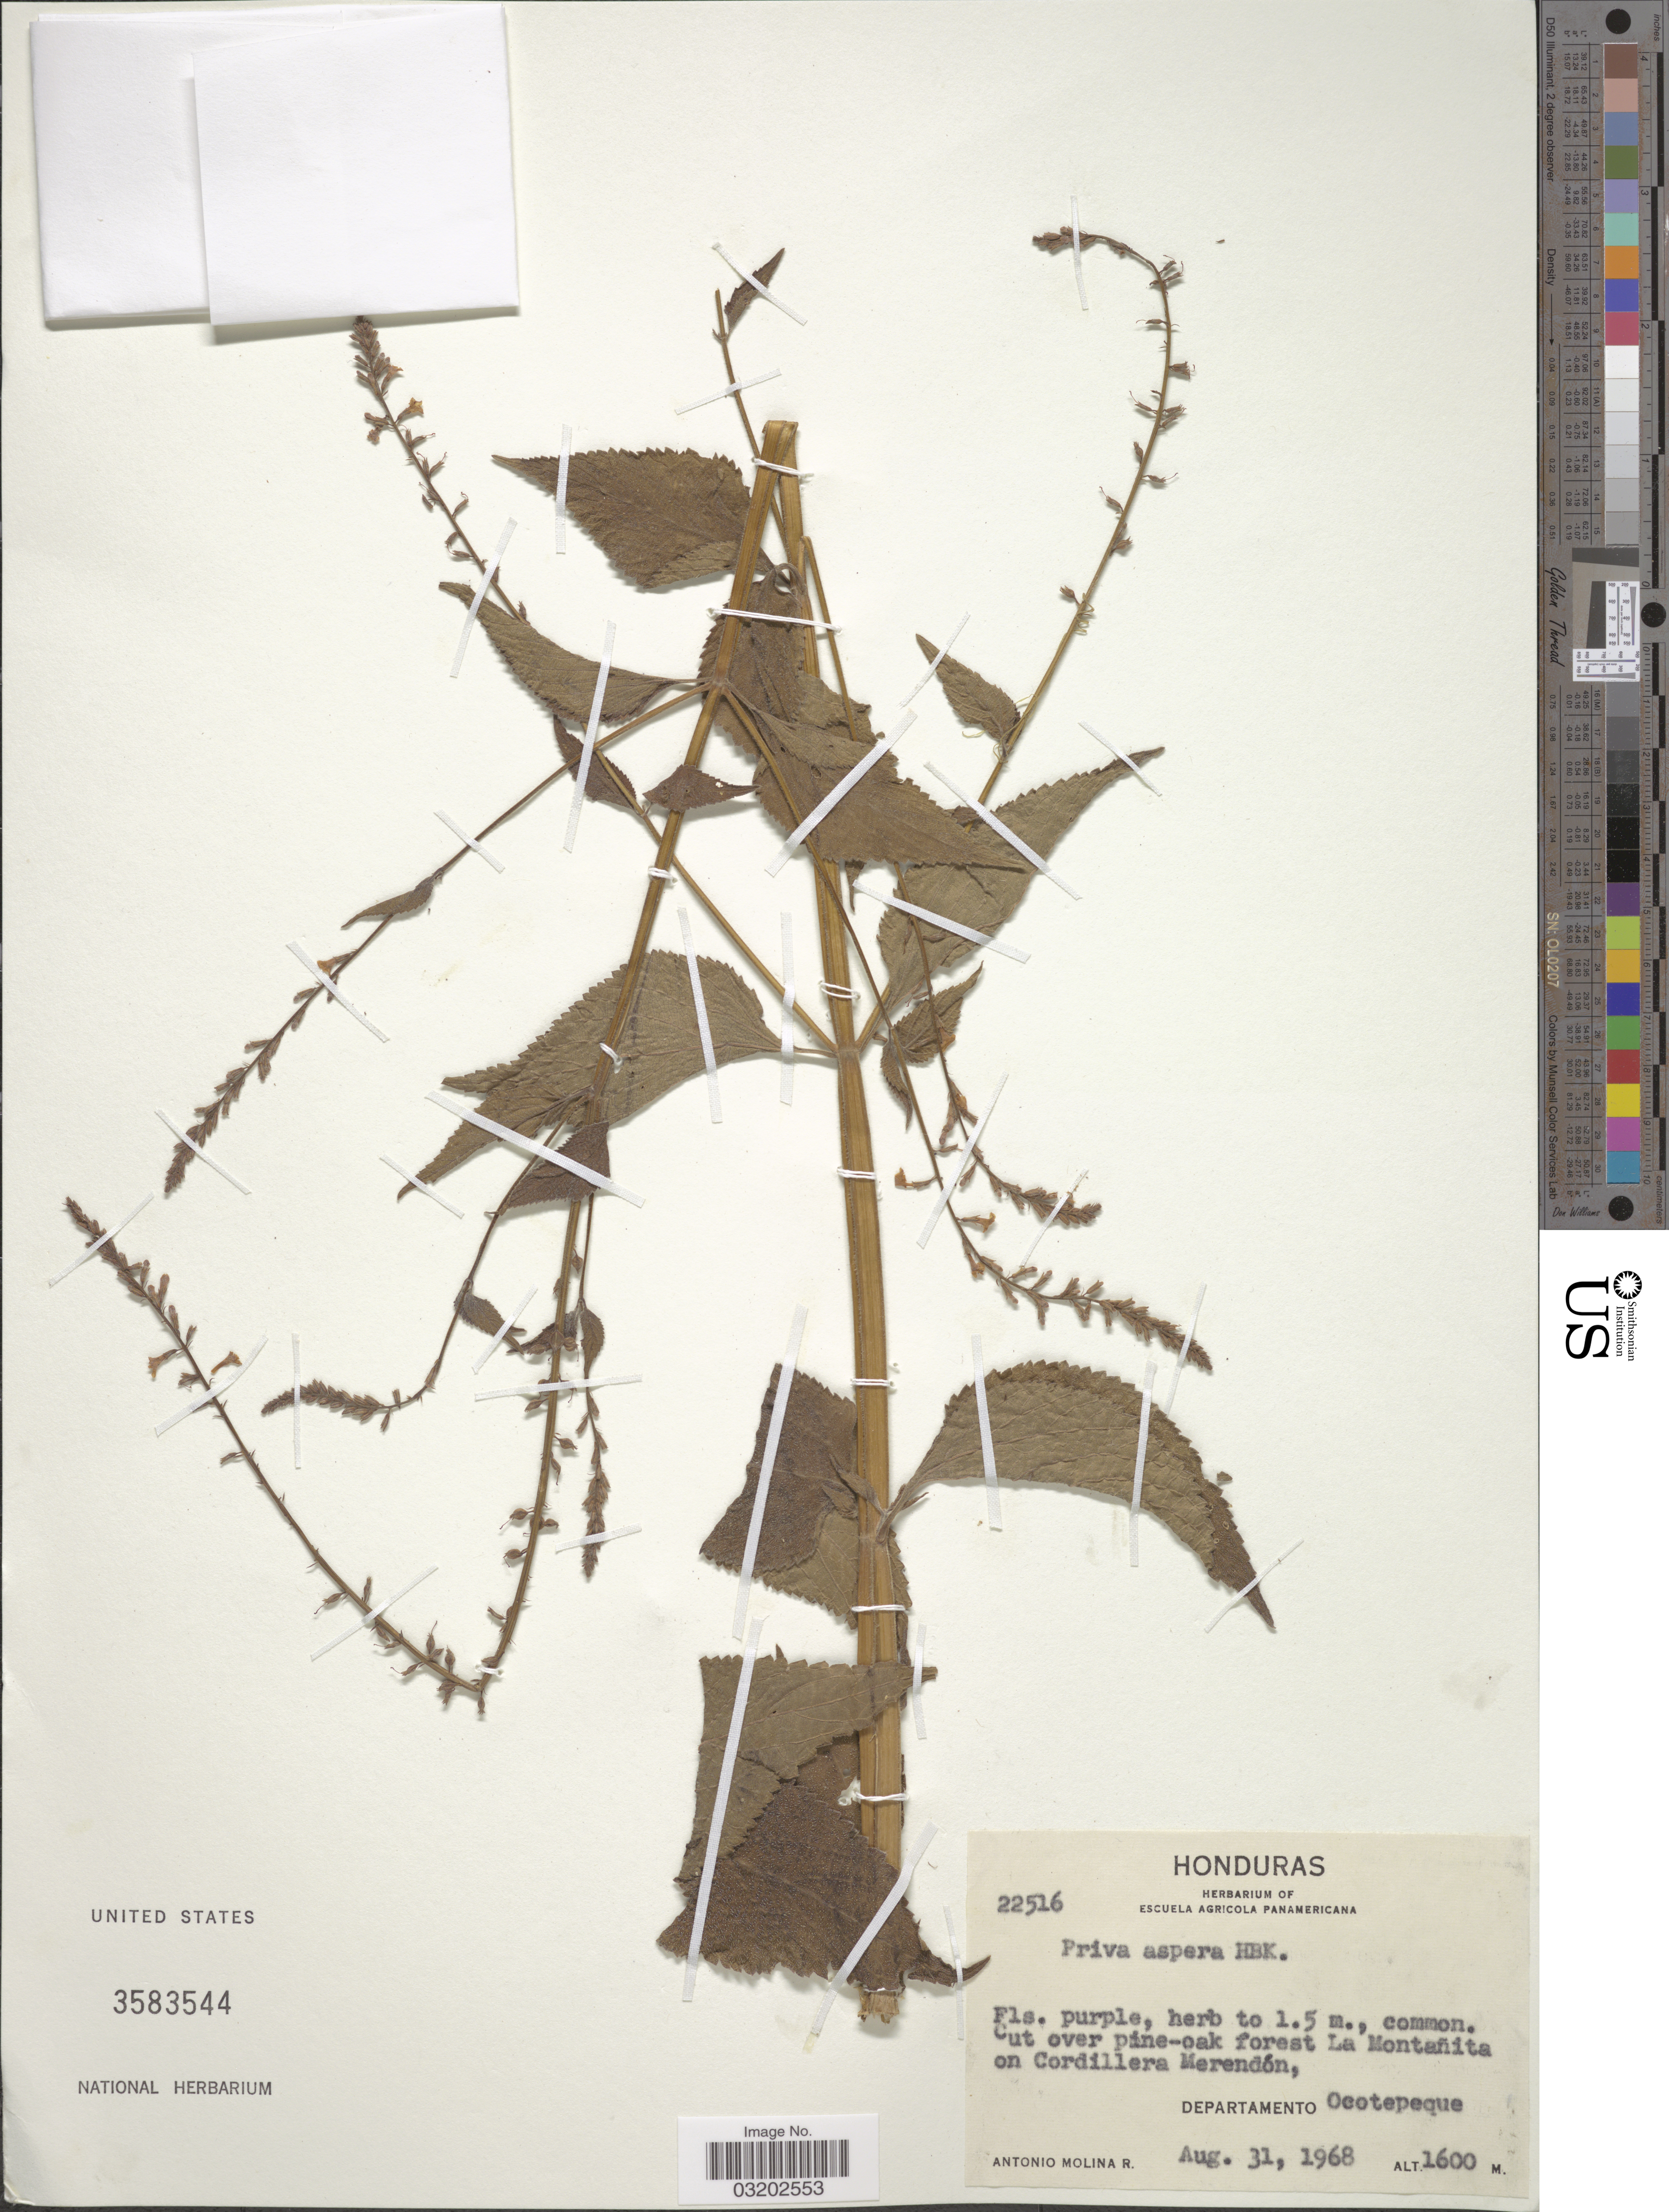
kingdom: Plantae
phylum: Tracheophyta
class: Magnoliopsida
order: Lamiales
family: Verbenaceae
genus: Priva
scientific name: Priva aspera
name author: Kunth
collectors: A. Molina R.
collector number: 22516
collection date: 1968-08-31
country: Honduras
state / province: Ocotepeque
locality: La Montañita on Cordillera Merendón, Departamento Ocotepeque.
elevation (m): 1600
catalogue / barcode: US 3583544